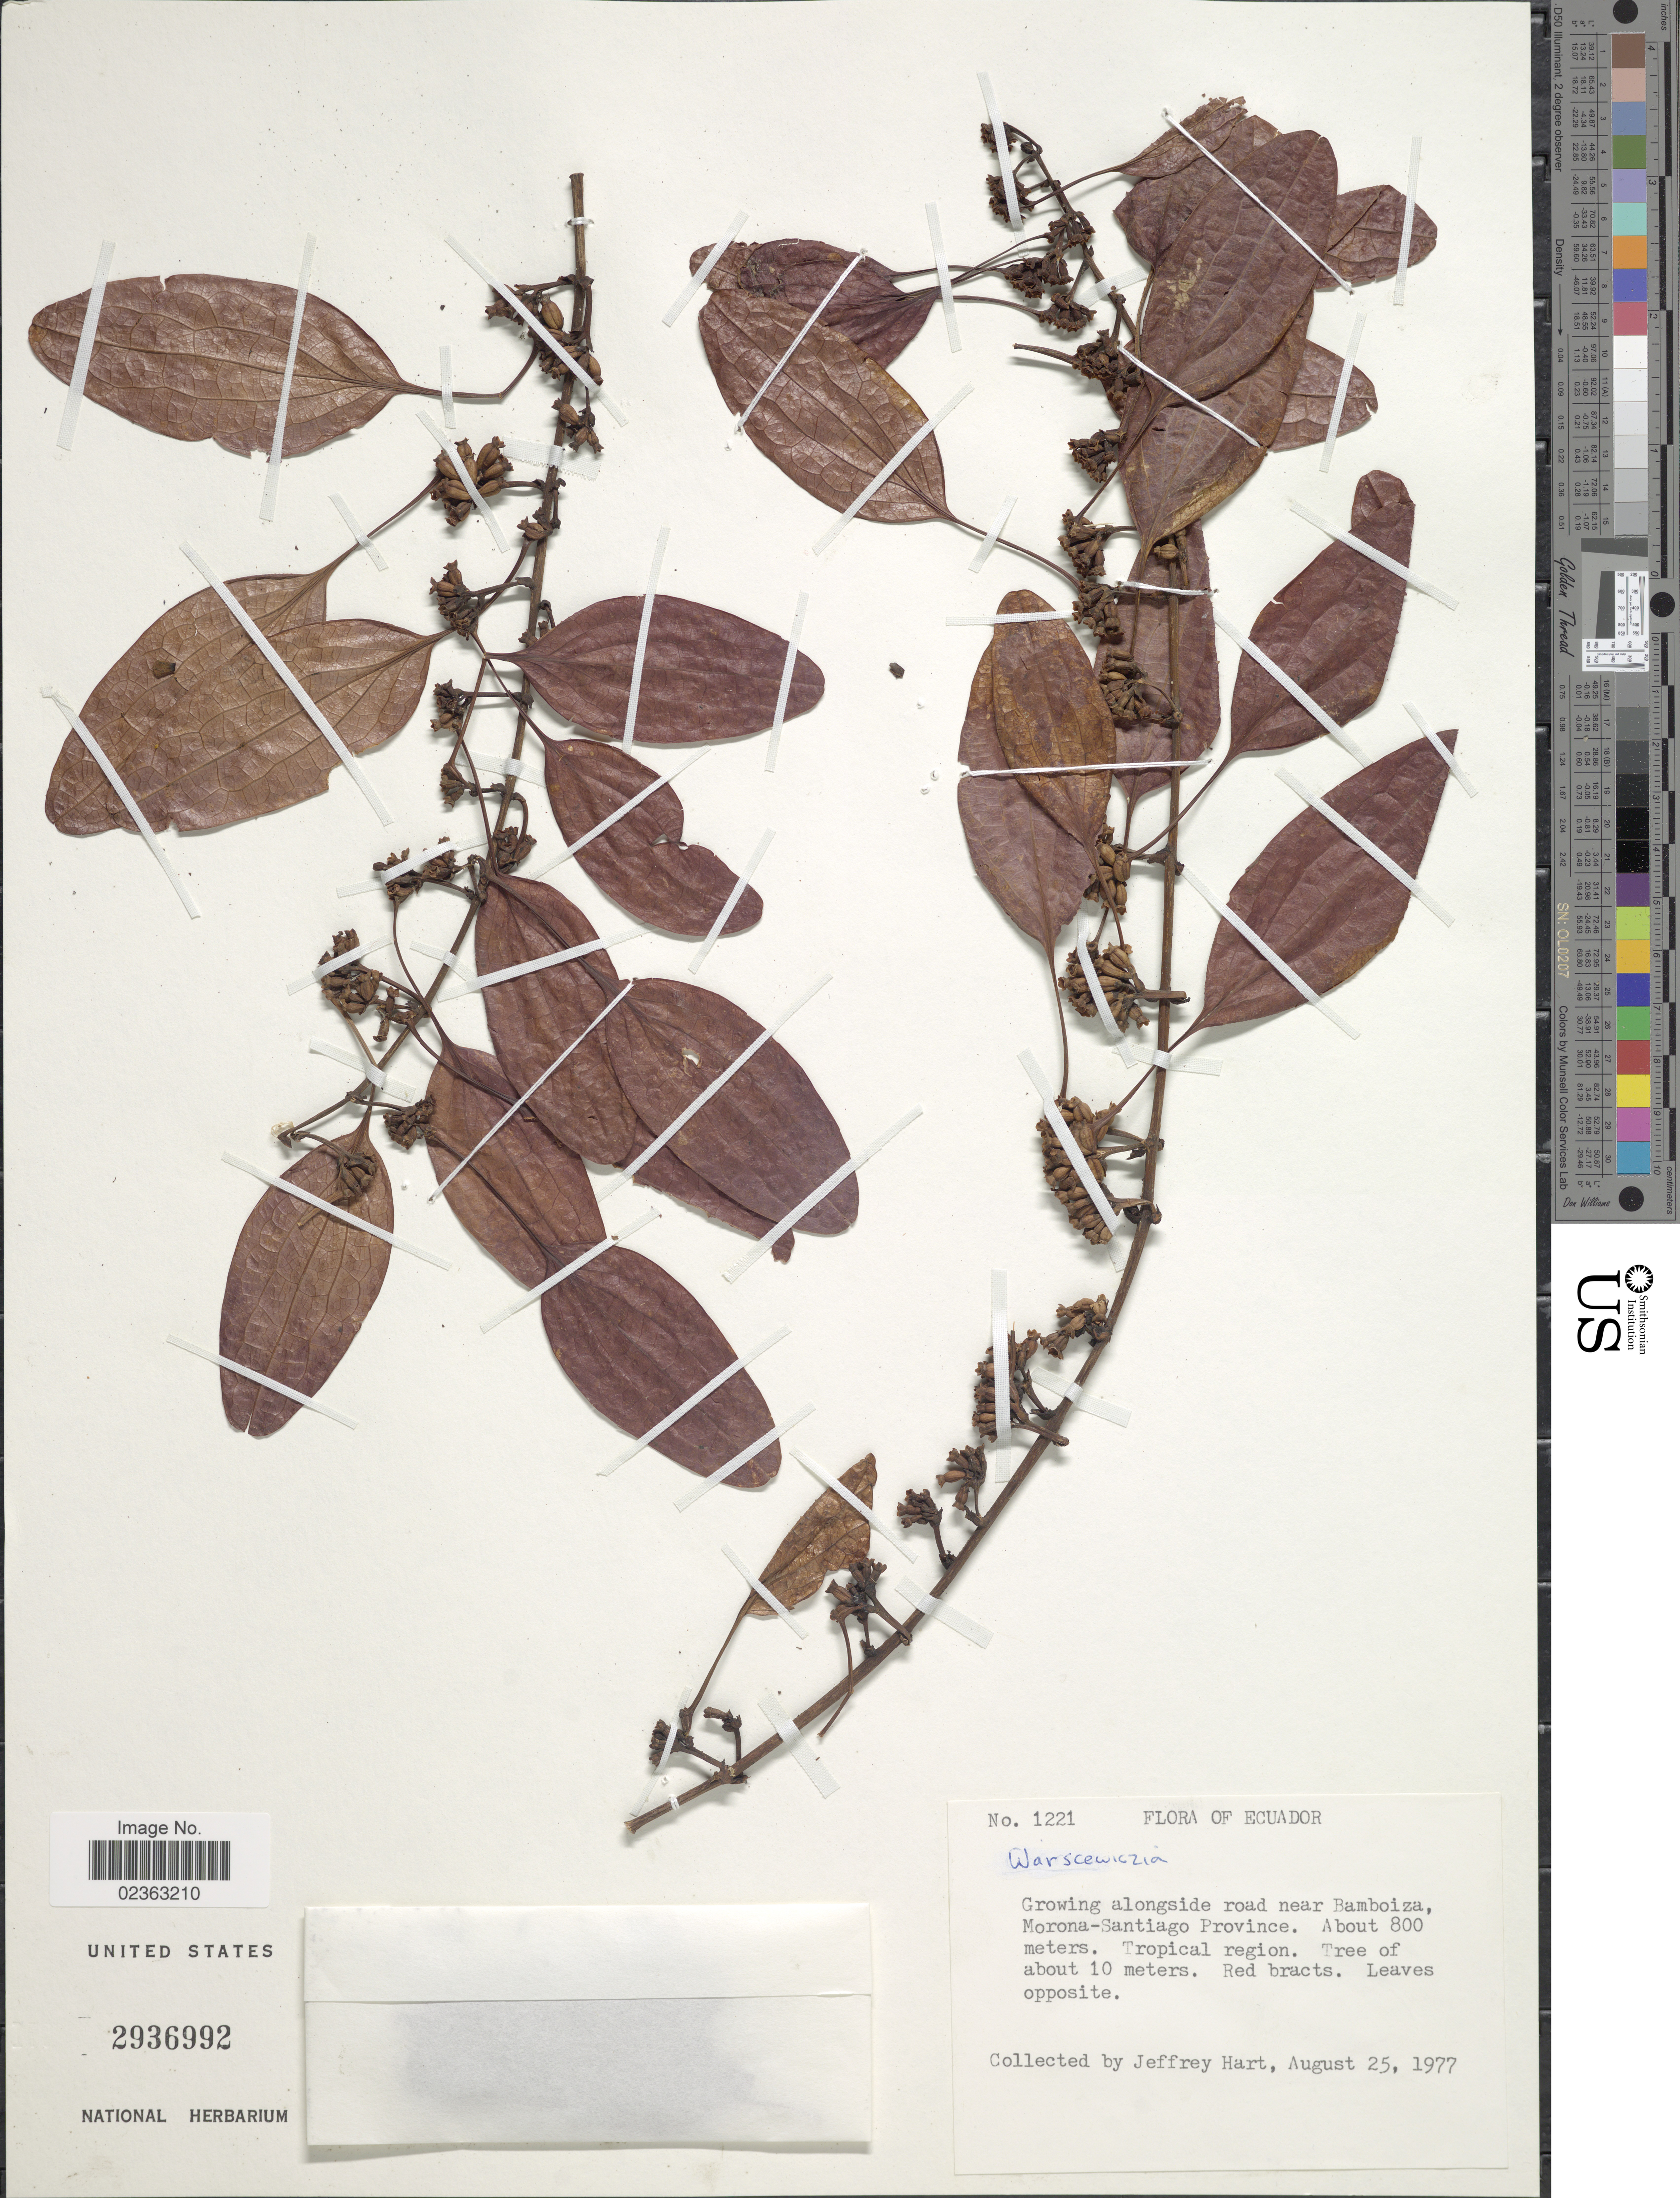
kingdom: Plantae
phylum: Tracheophyta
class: Magnoliopsida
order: Gentianales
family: Rubiaceae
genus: Warszewiczia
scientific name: Warszewiczia sp.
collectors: J. A. Hart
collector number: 1221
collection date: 1977-08-25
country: Ecuador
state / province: Morona-Santiago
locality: Alongside road near Bamboiza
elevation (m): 800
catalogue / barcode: US 2936992